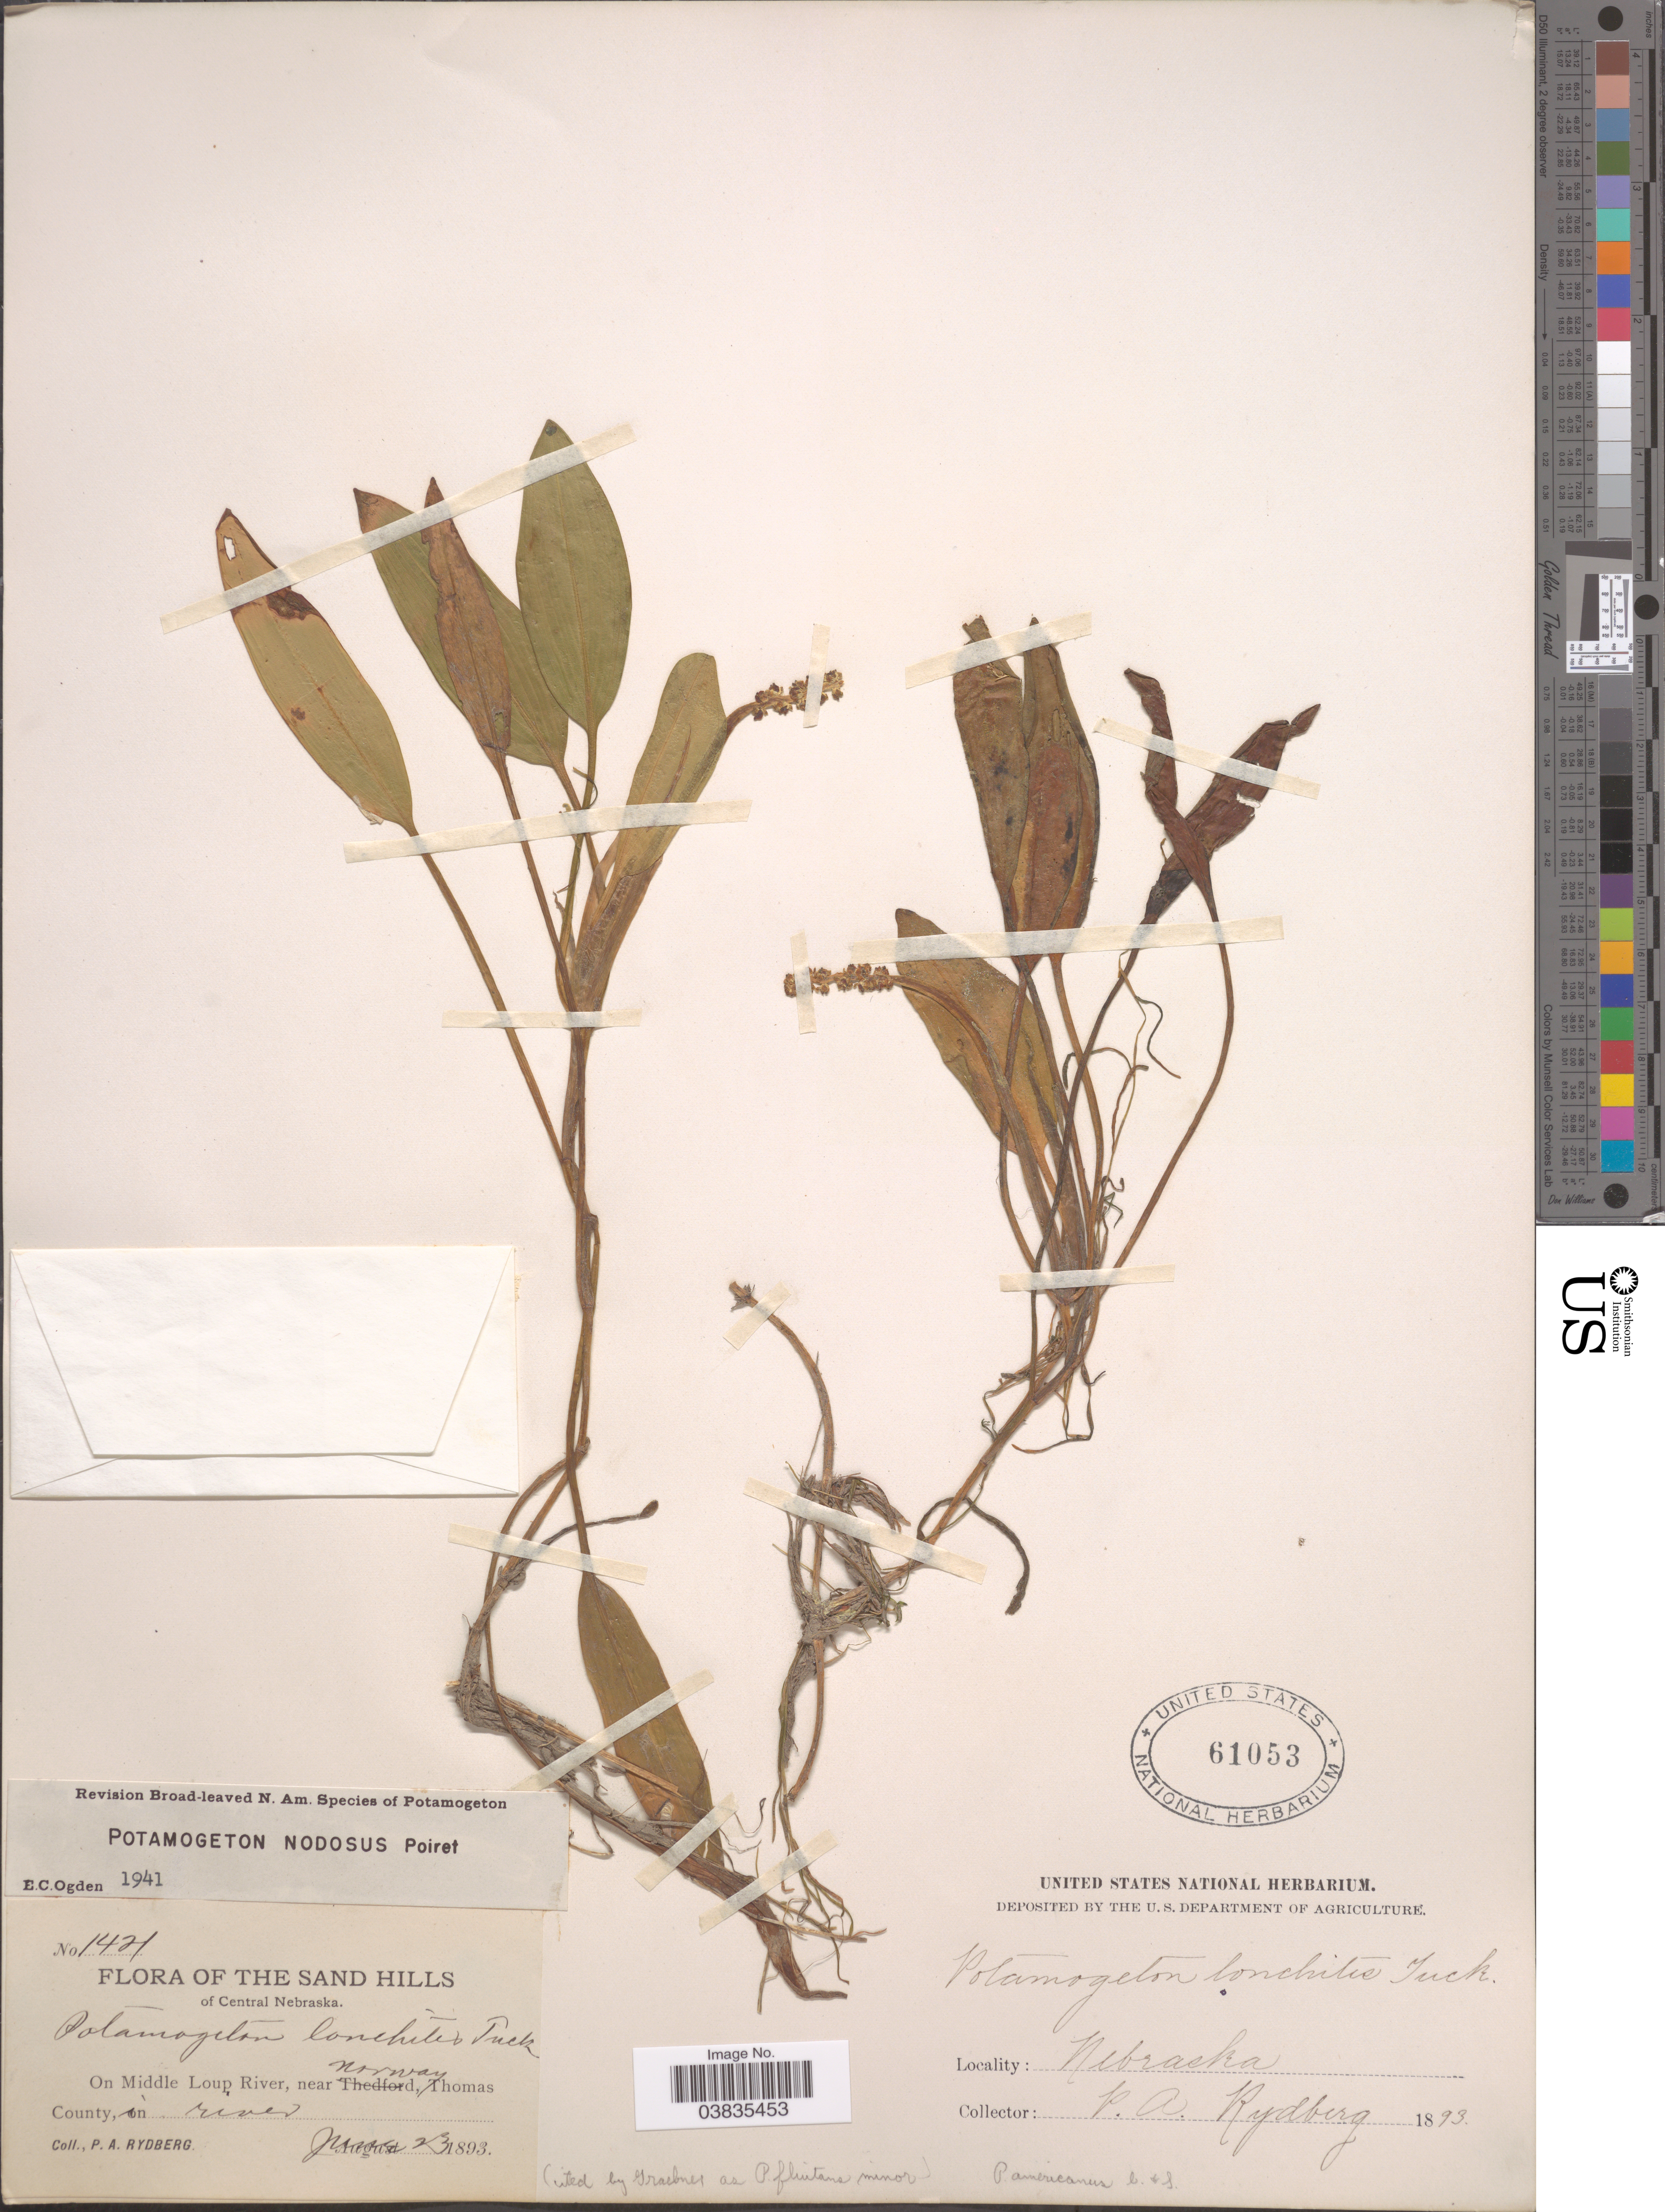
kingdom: Plantae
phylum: Tracheophyta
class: Liliopsida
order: Alismatales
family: Potamogetonaceae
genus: Potamogeton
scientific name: Potamogeton nodosus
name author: Poir.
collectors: P. A. Rydberg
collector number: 1421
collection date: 1893-06-23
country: United States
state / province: Nebraska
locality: Sand Hills of Central Nebraska. On Middle Loup River, near Norway, Thomas County, in river.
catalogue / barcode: US 61053